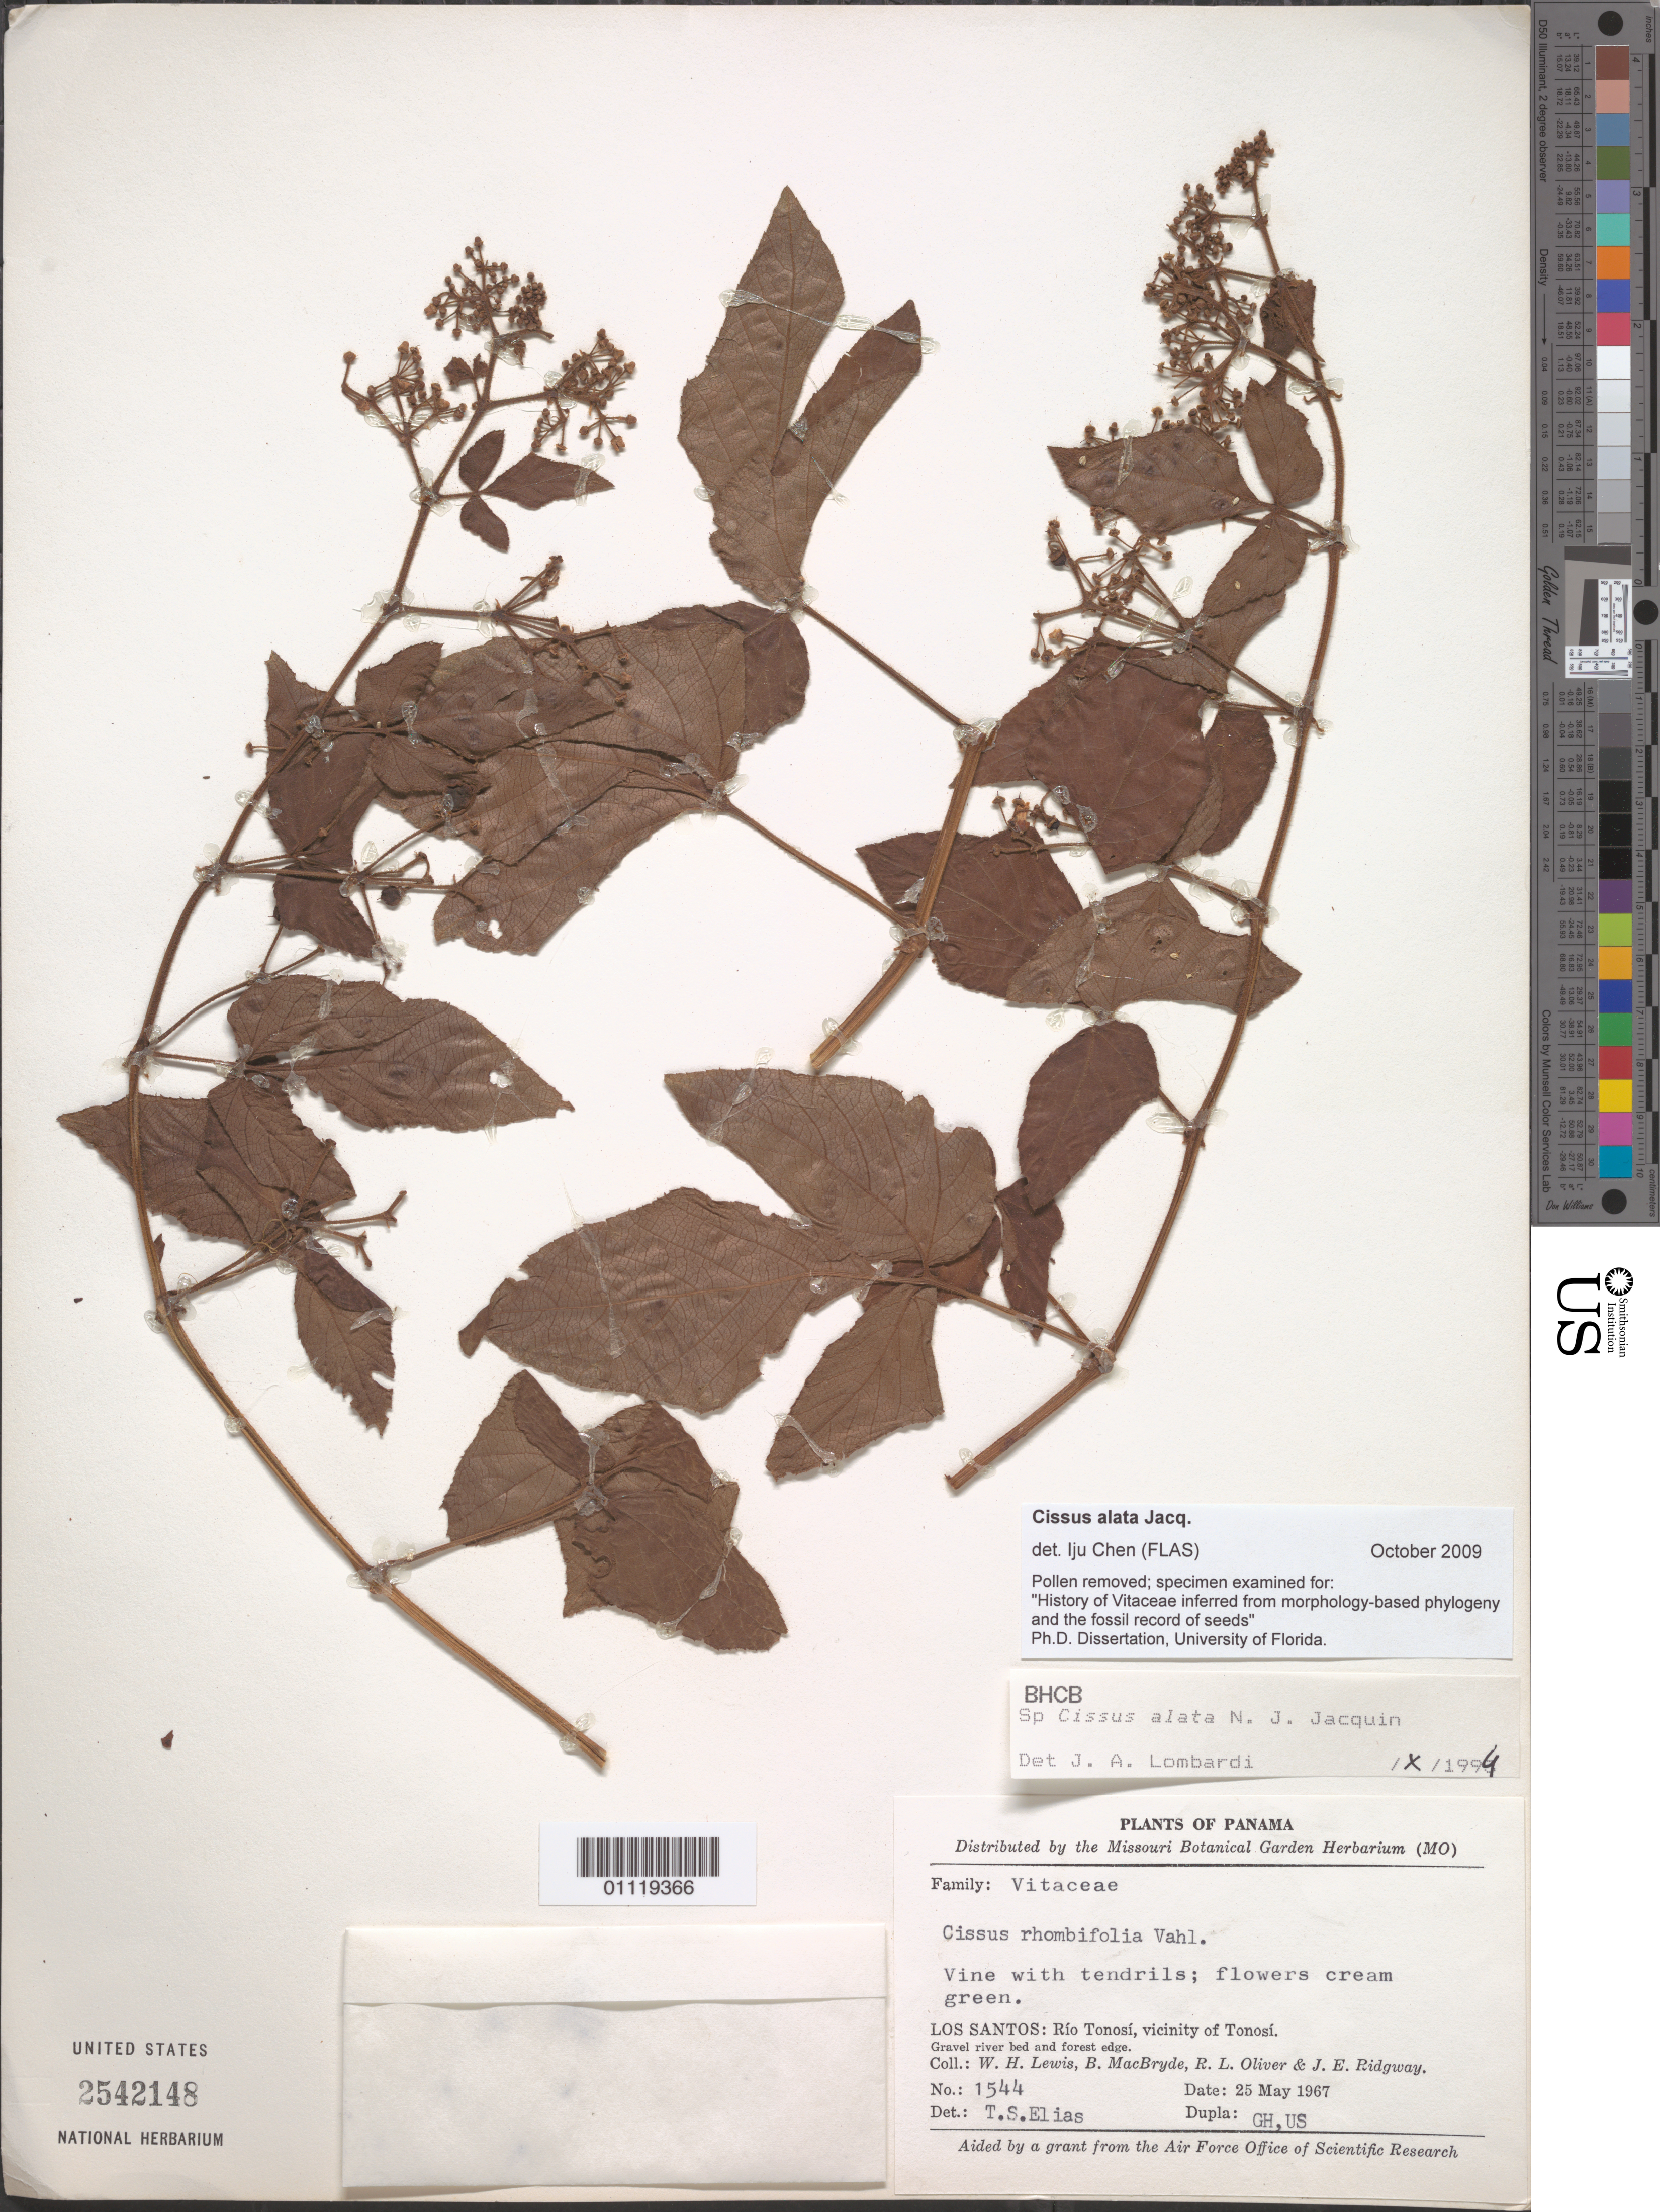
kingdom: Plantae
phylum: Tracheophyta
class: Magnoliopsida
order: Vitales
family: Vitaceae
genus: Cissus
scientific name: Cissus alata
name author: Jacq.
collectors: W. H. Lewis, B. MacBryde, R. L. Oliver & J. Ridgway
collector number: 1544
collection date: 1967-05-25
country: Panama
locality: Los Santos: Rio Tonosi, vicinity of Tonosi.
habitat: Gravel river bed and forest edge.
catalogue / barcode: US 2542148